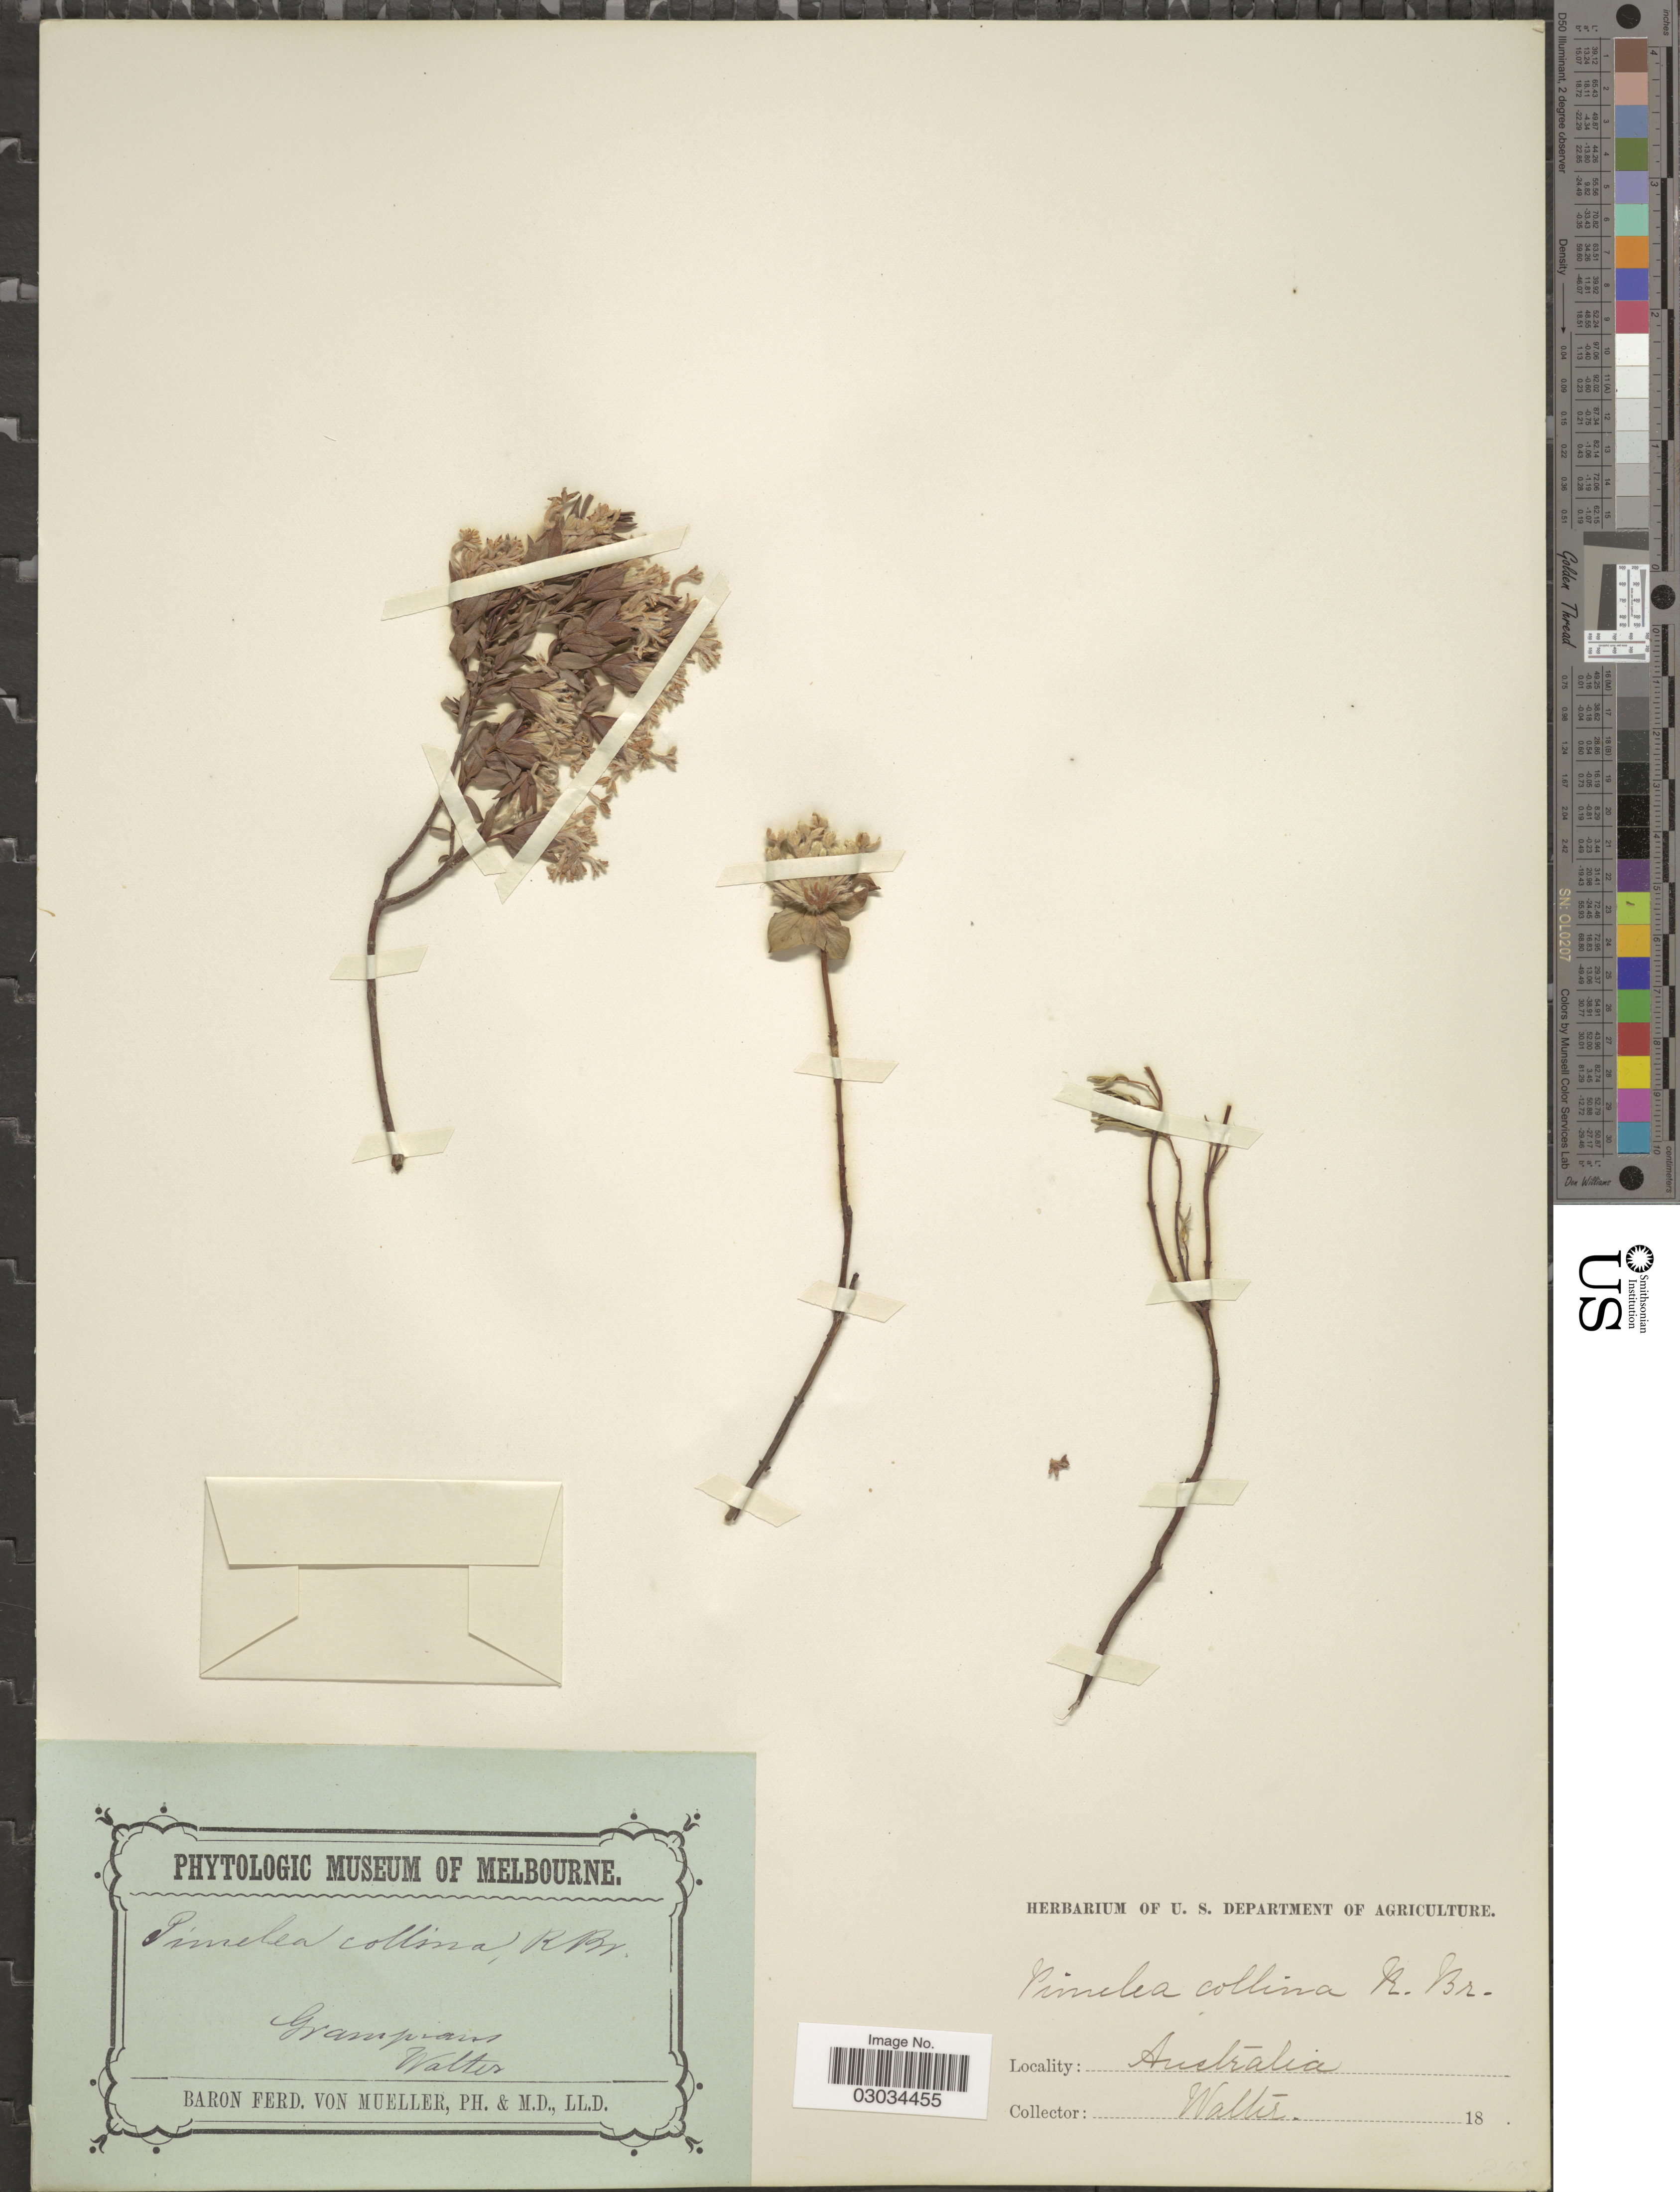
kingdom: Plantae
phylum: Tracheophyta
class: Magnoliopsida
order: Malvales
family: Thymelaeaceae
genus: Pimelea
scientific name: Pimelea collina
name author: R. Br.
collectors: -- Walter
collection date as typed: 18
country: Australia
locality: Grampians.